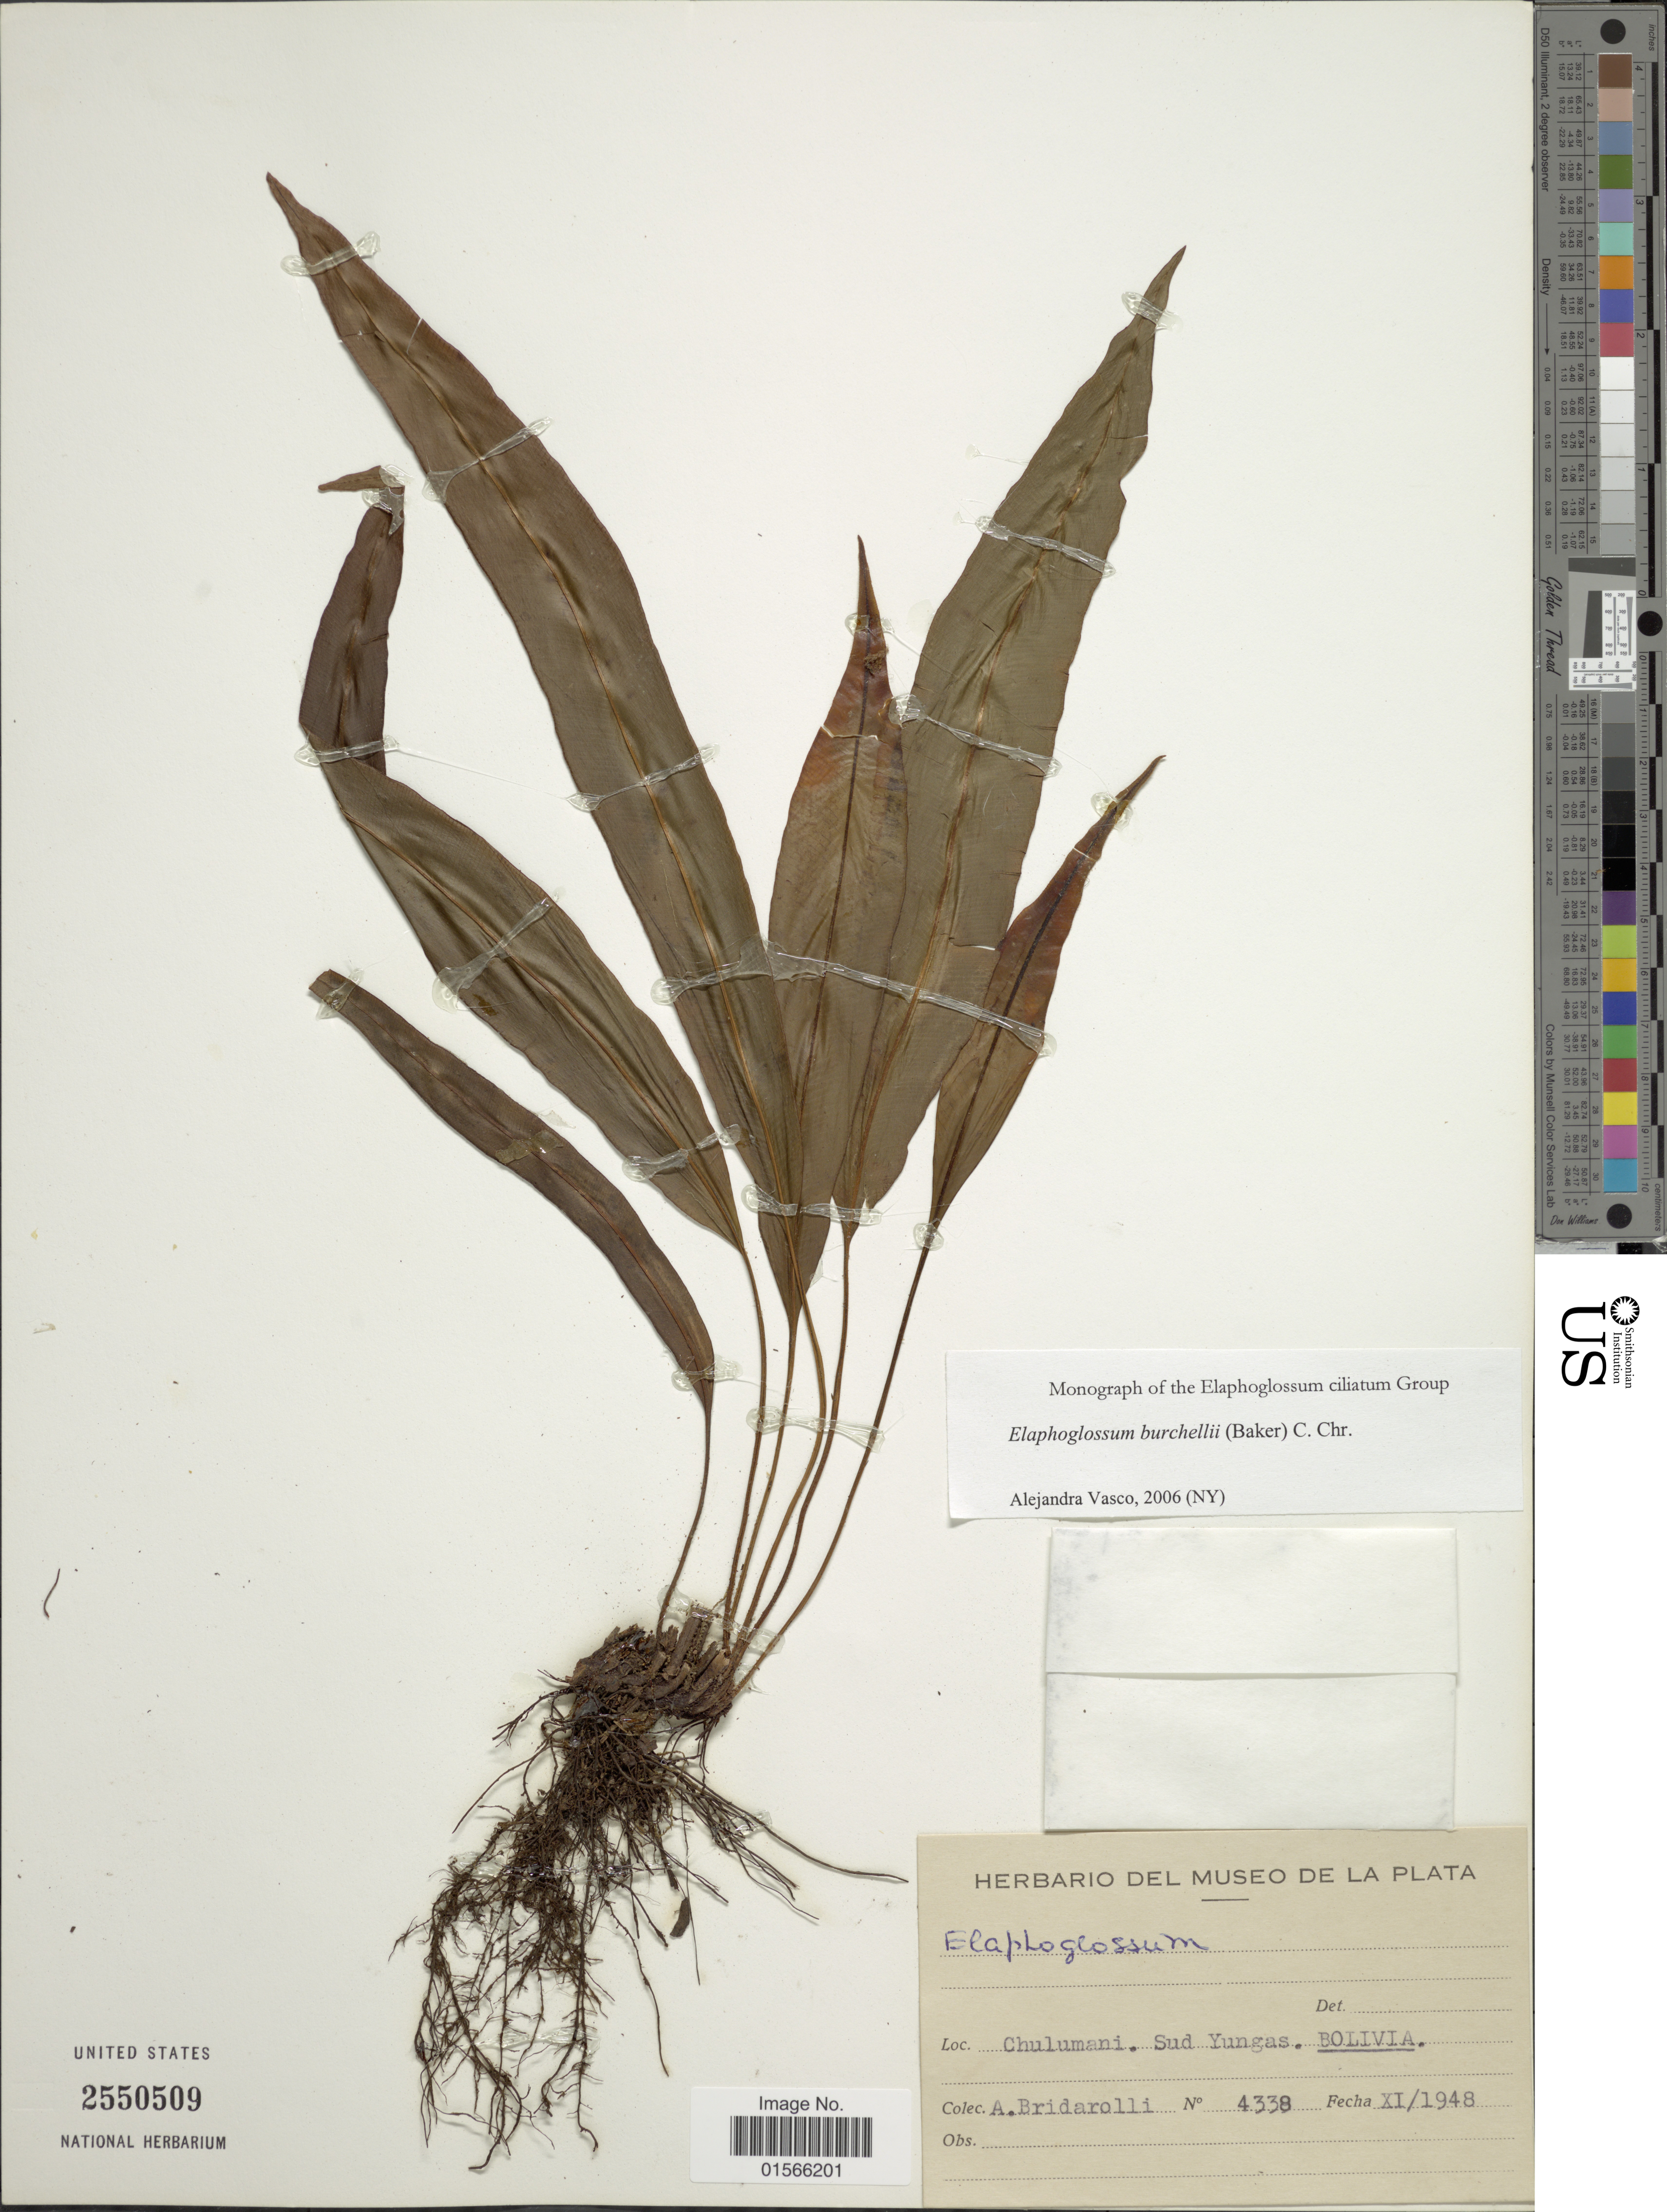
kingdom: Plantae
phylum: Tracheophyta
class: Polypodiopsida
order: Polypodiales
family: Dryopteridaceae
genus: Elaphoglossum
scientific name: Elaphoglossum burchellii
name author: (Baker) C. Chr.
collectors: A. Bridarolli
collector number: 4338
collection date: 1948-11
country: Bolivia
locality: Chulumani, Sud Yungas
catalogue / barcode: US 2550509